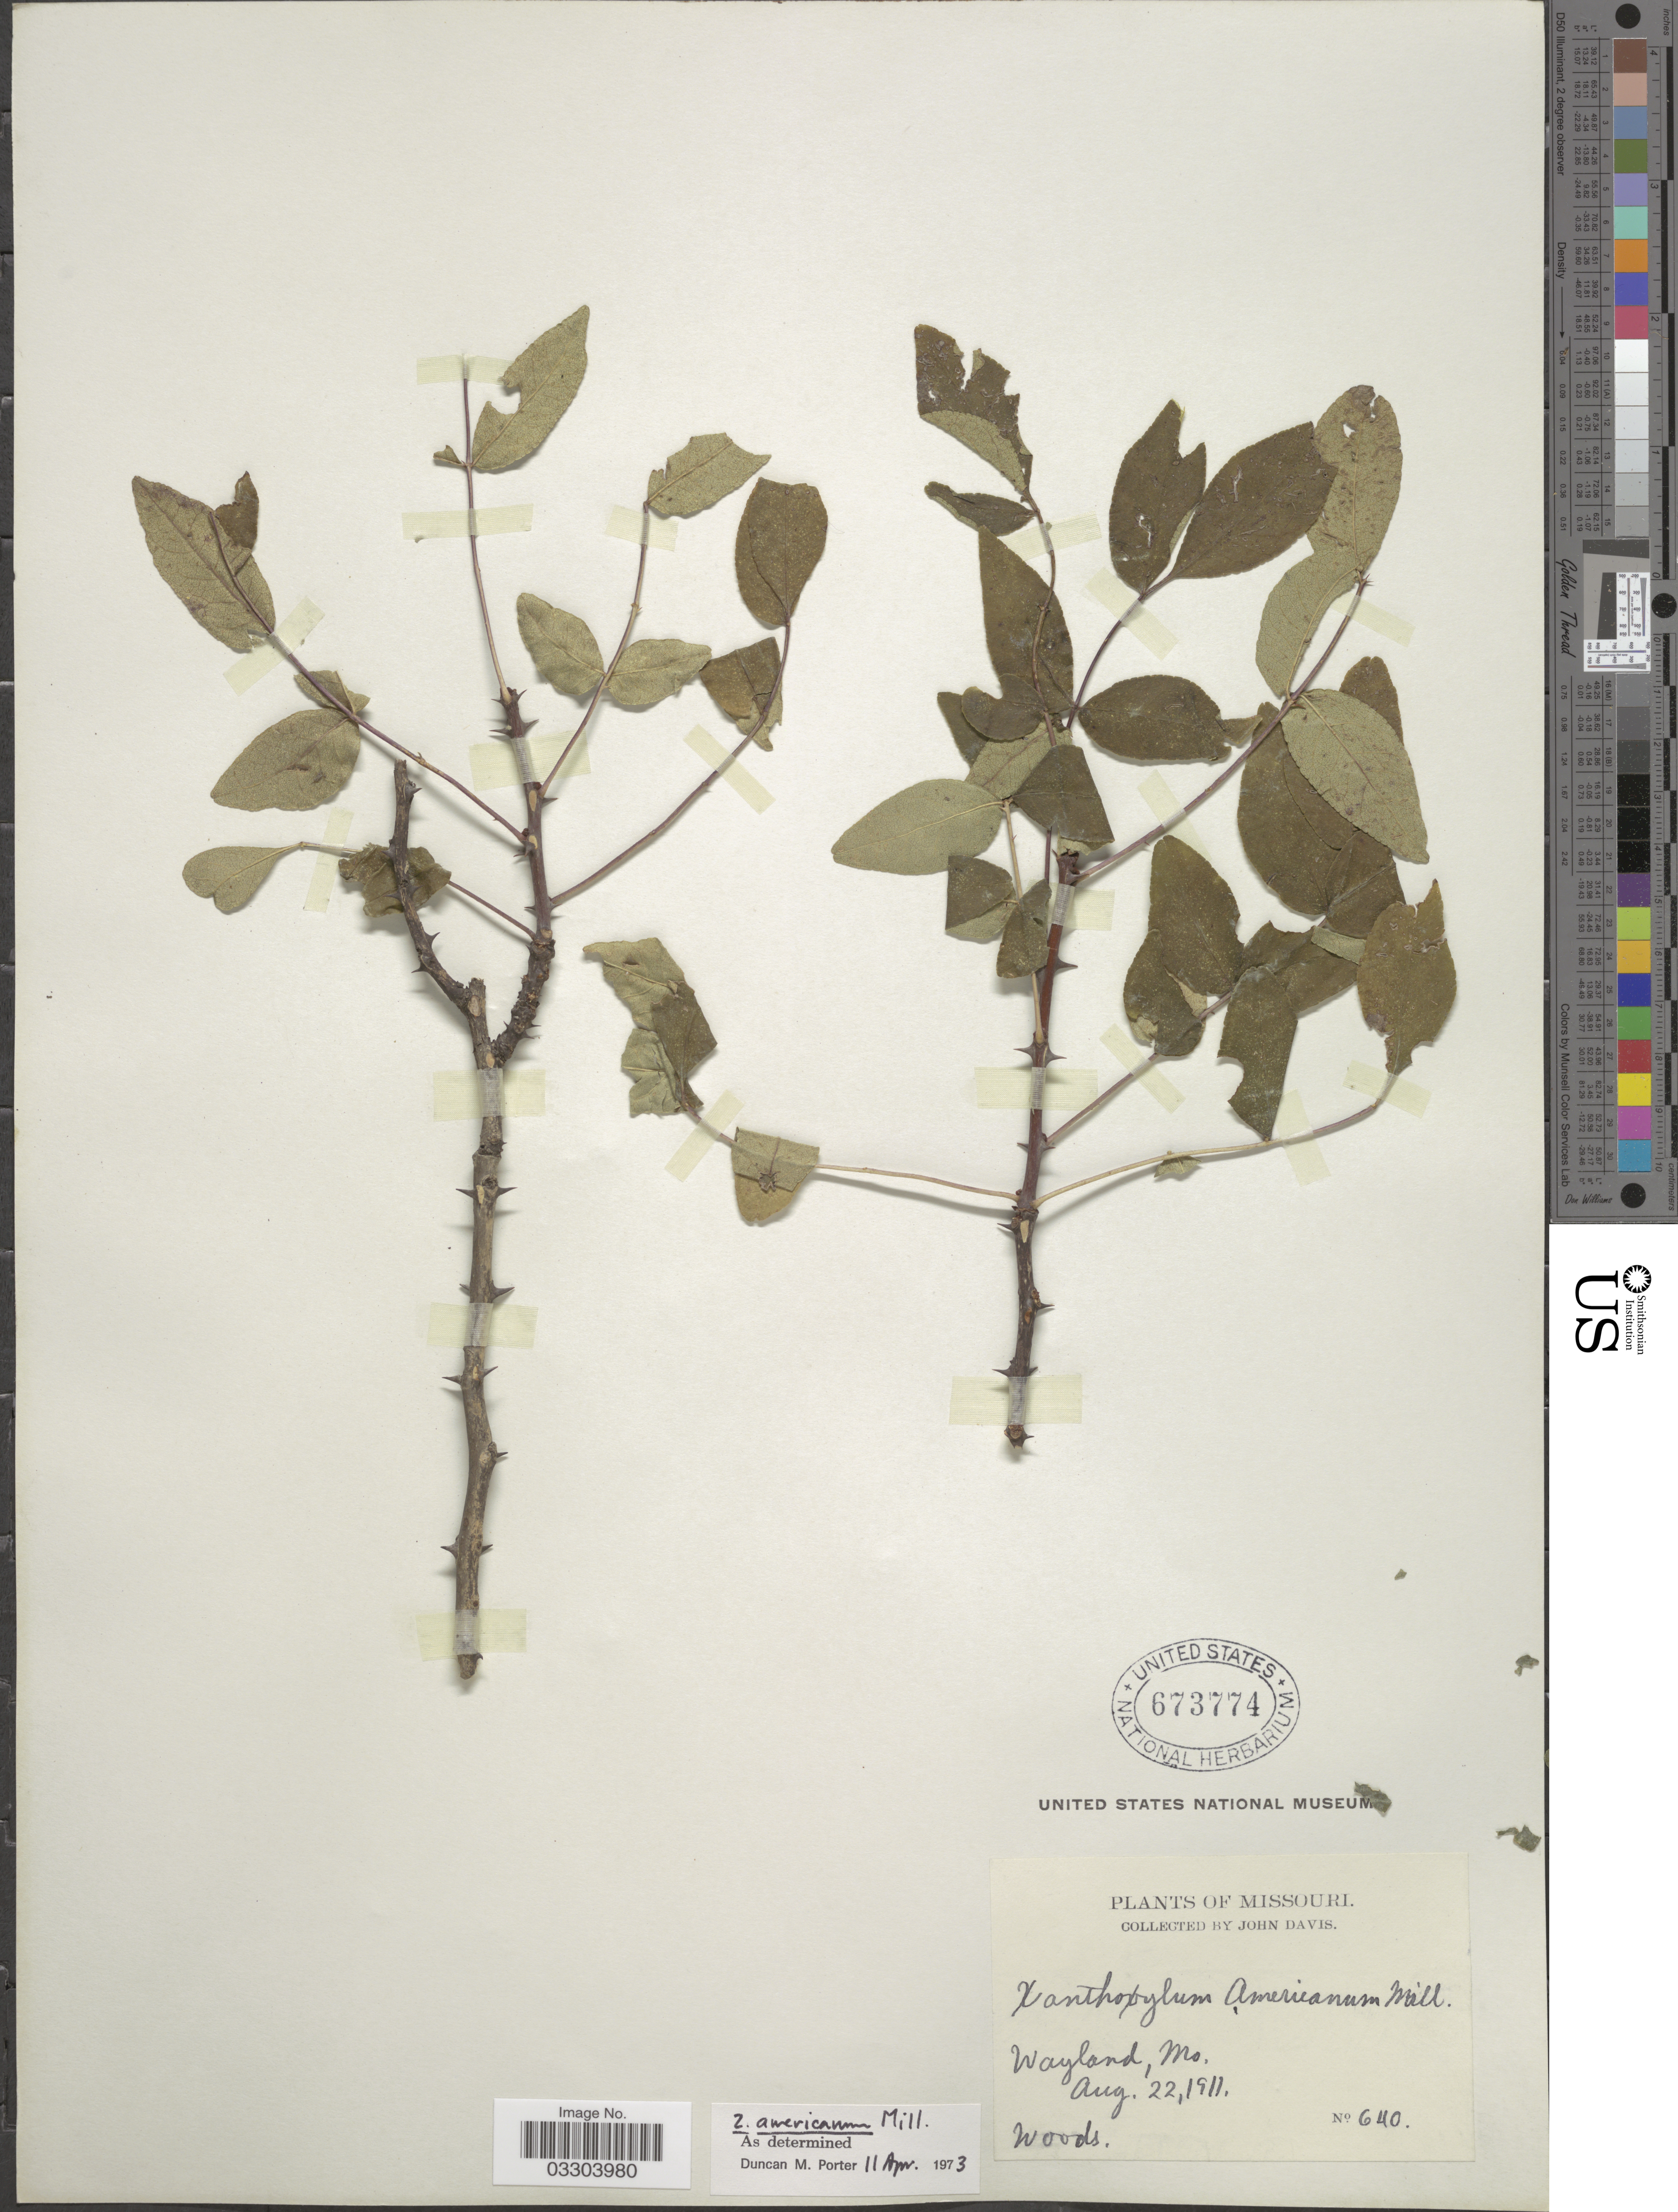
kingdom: Plantae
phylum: Tracheophyta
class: Magnoliopsida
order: Sapindales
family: Rutaceae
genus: Zanthoxylum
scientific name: Zanthoxylum americanum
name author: Mill.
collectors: J. Davis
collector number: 640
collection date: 1911-08-22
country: United States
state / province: Missouri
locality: Wayland.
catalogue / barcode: US 673774